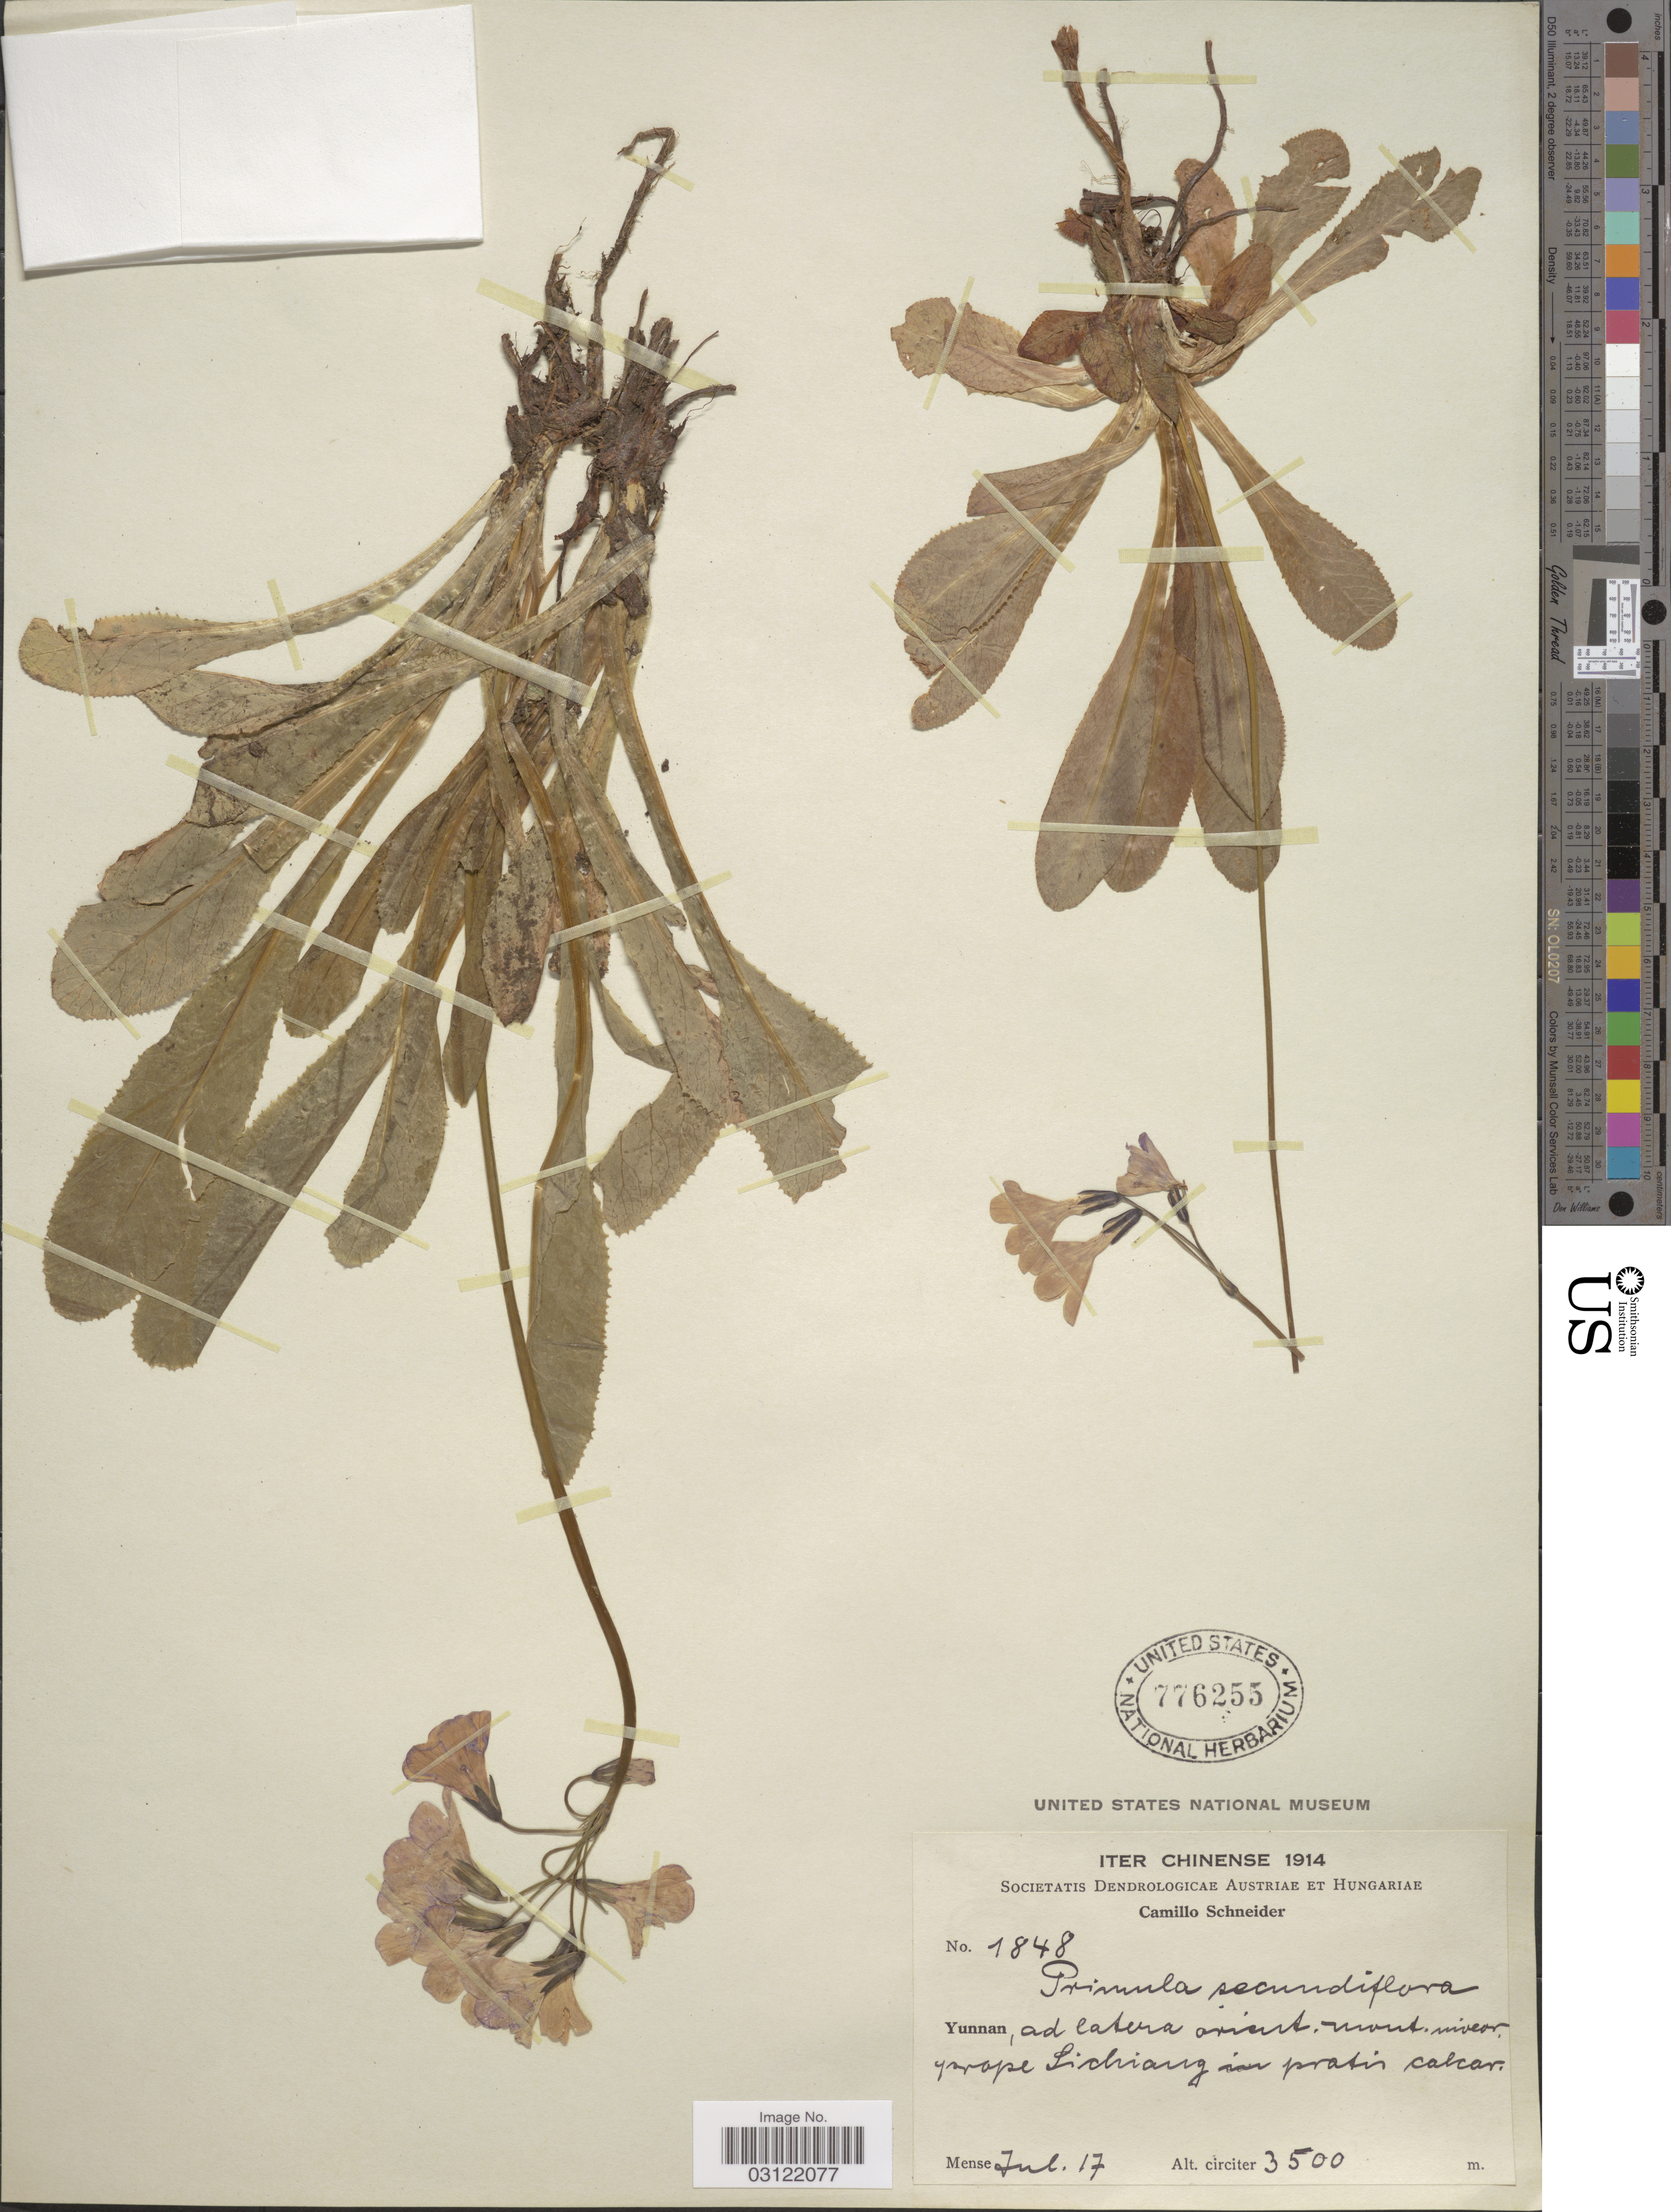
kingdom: Plantae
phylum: Tracheophyta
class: Magnoliopsida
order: Ericales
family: Primulaceae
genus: Primula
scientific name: Primula secundiflora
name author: Franch.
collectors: C. K. Schneider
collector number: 1848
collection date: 1914-07-17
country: China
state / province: Yunnan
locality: Ad catera [interpreted] orient. mont. river [interpreted] prope Lichiang in pratis calcar.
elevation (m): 3500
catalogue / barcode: US 776255